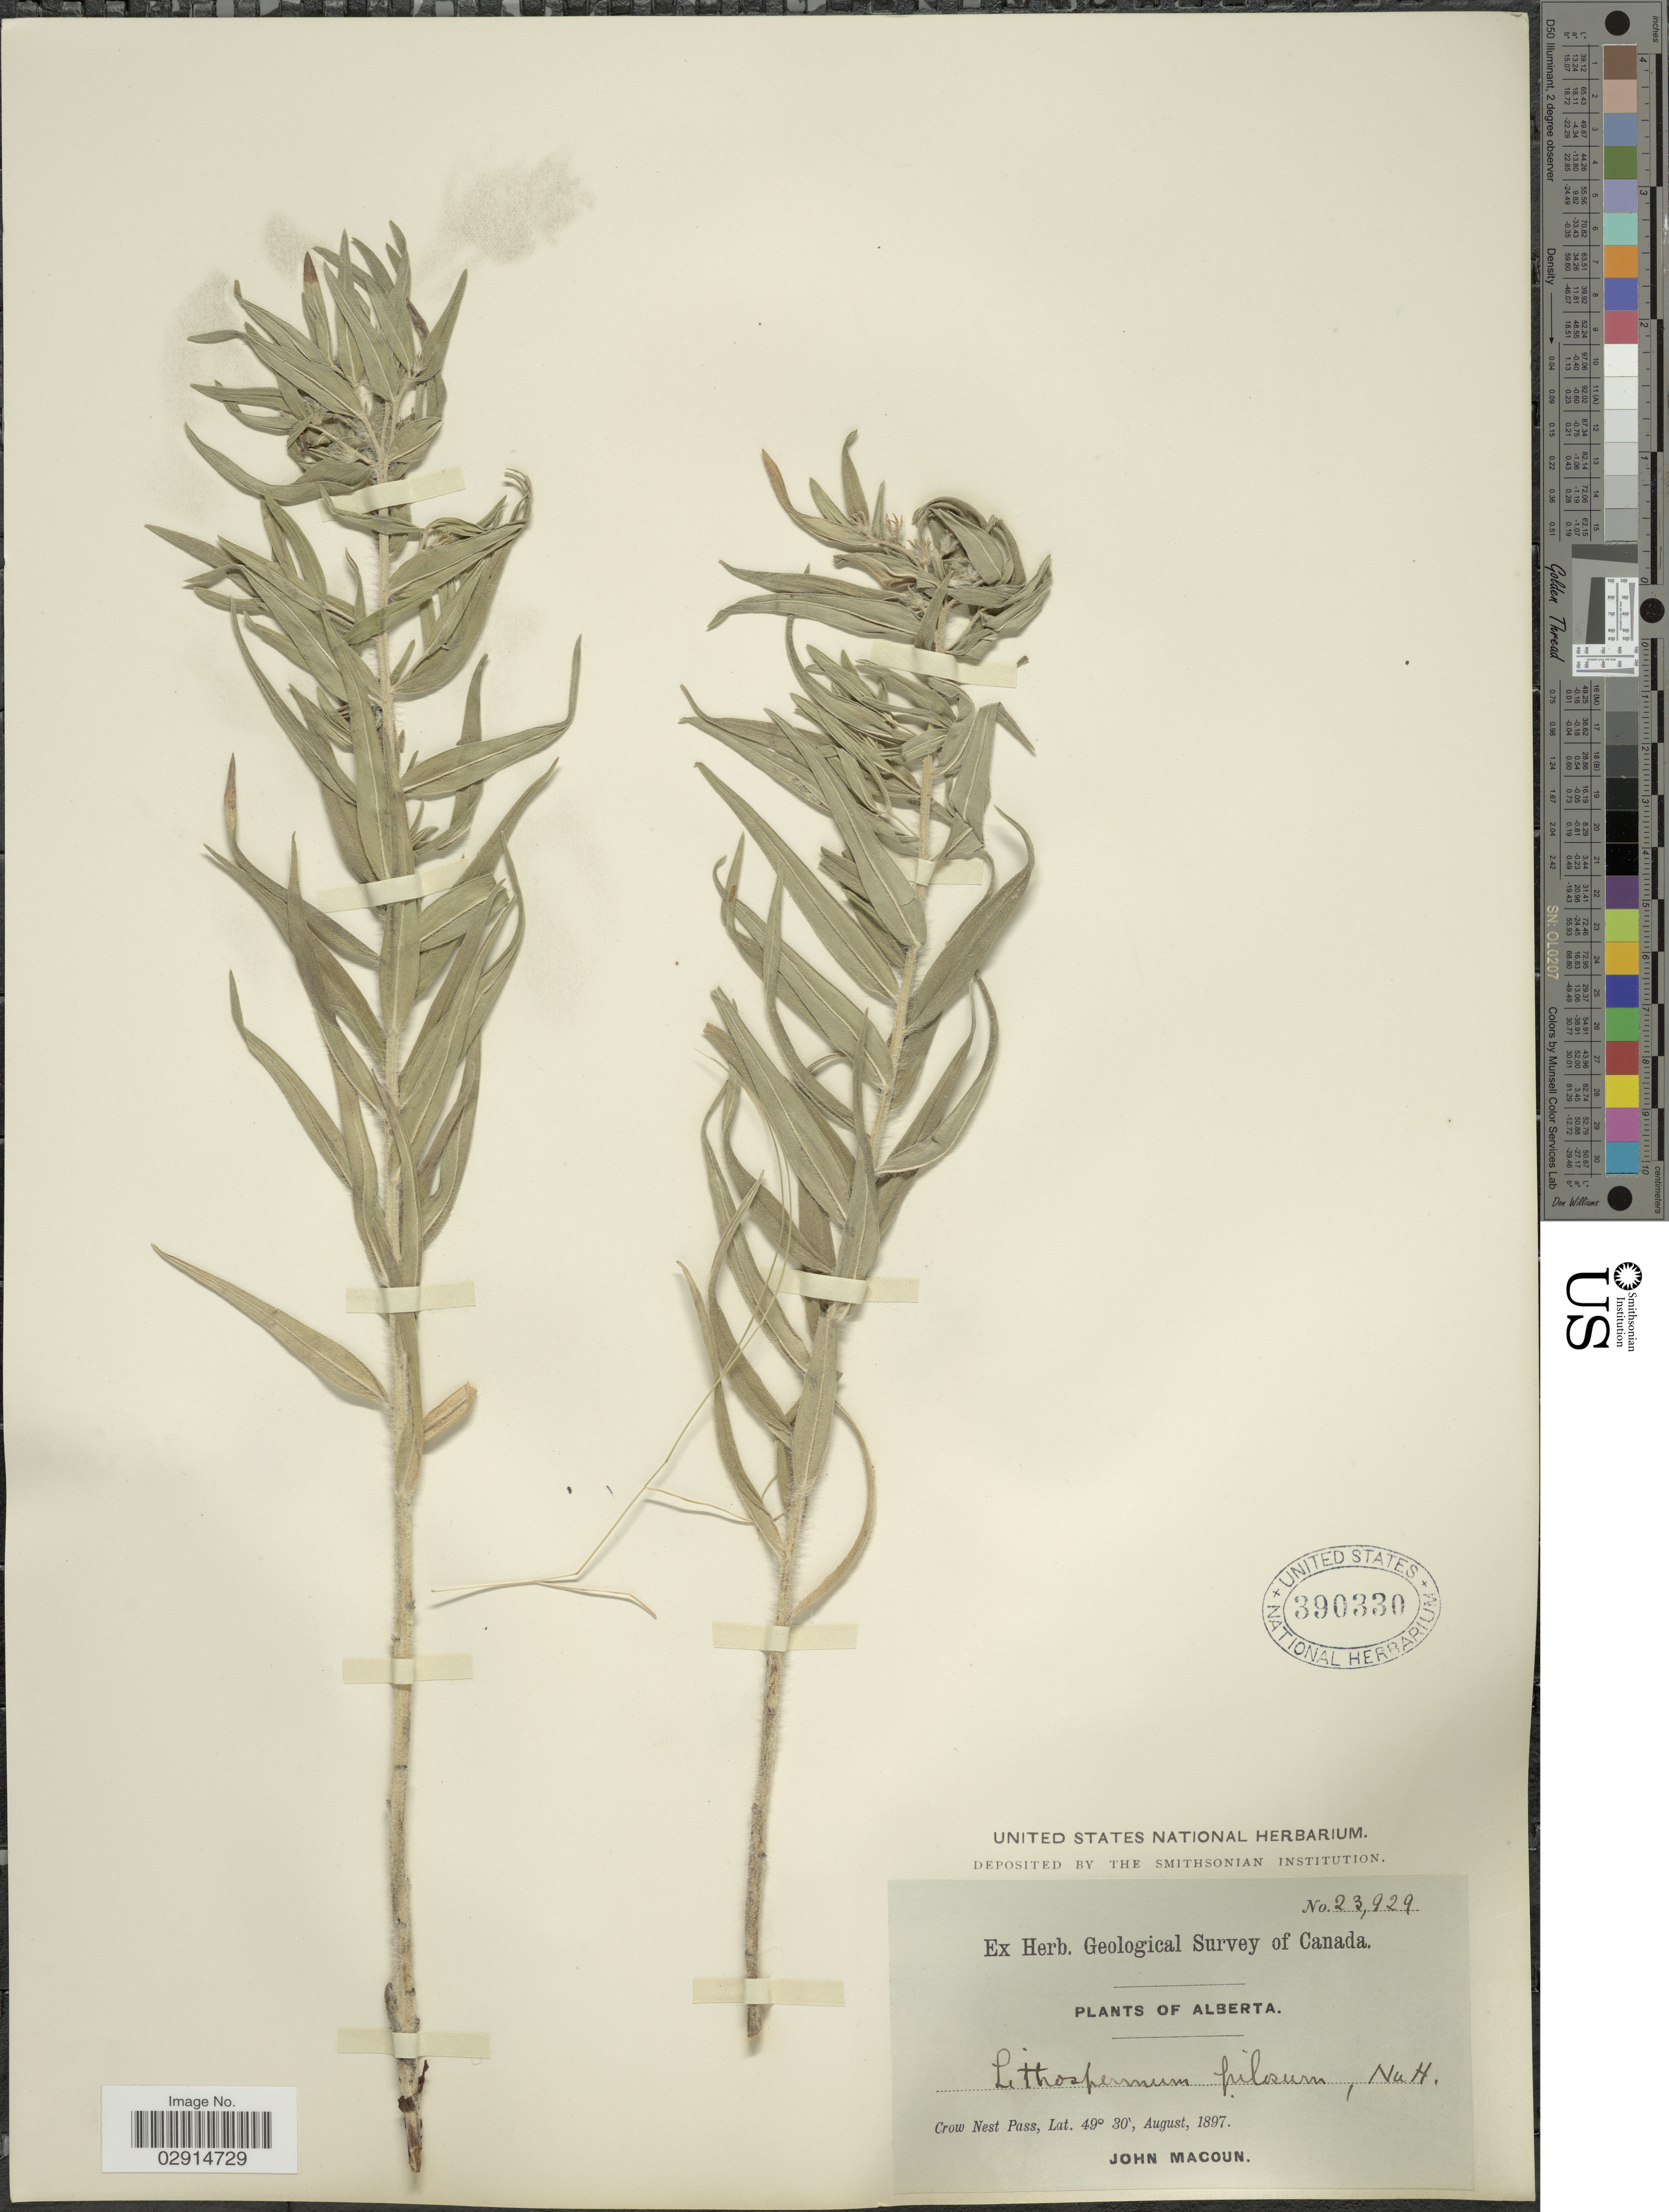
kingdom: Plantae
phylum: Tracheophyta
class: Magnoliopsida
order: Boraginales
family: Boraginaceae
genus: Lithospermum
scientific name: Lithospermum ruderale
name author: Douglas ex Lehm.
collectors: J. Macoun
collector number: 23929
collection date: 1897-08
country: Canada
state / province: Alberta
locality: Crow Nest Pass.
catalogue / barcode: US 390330